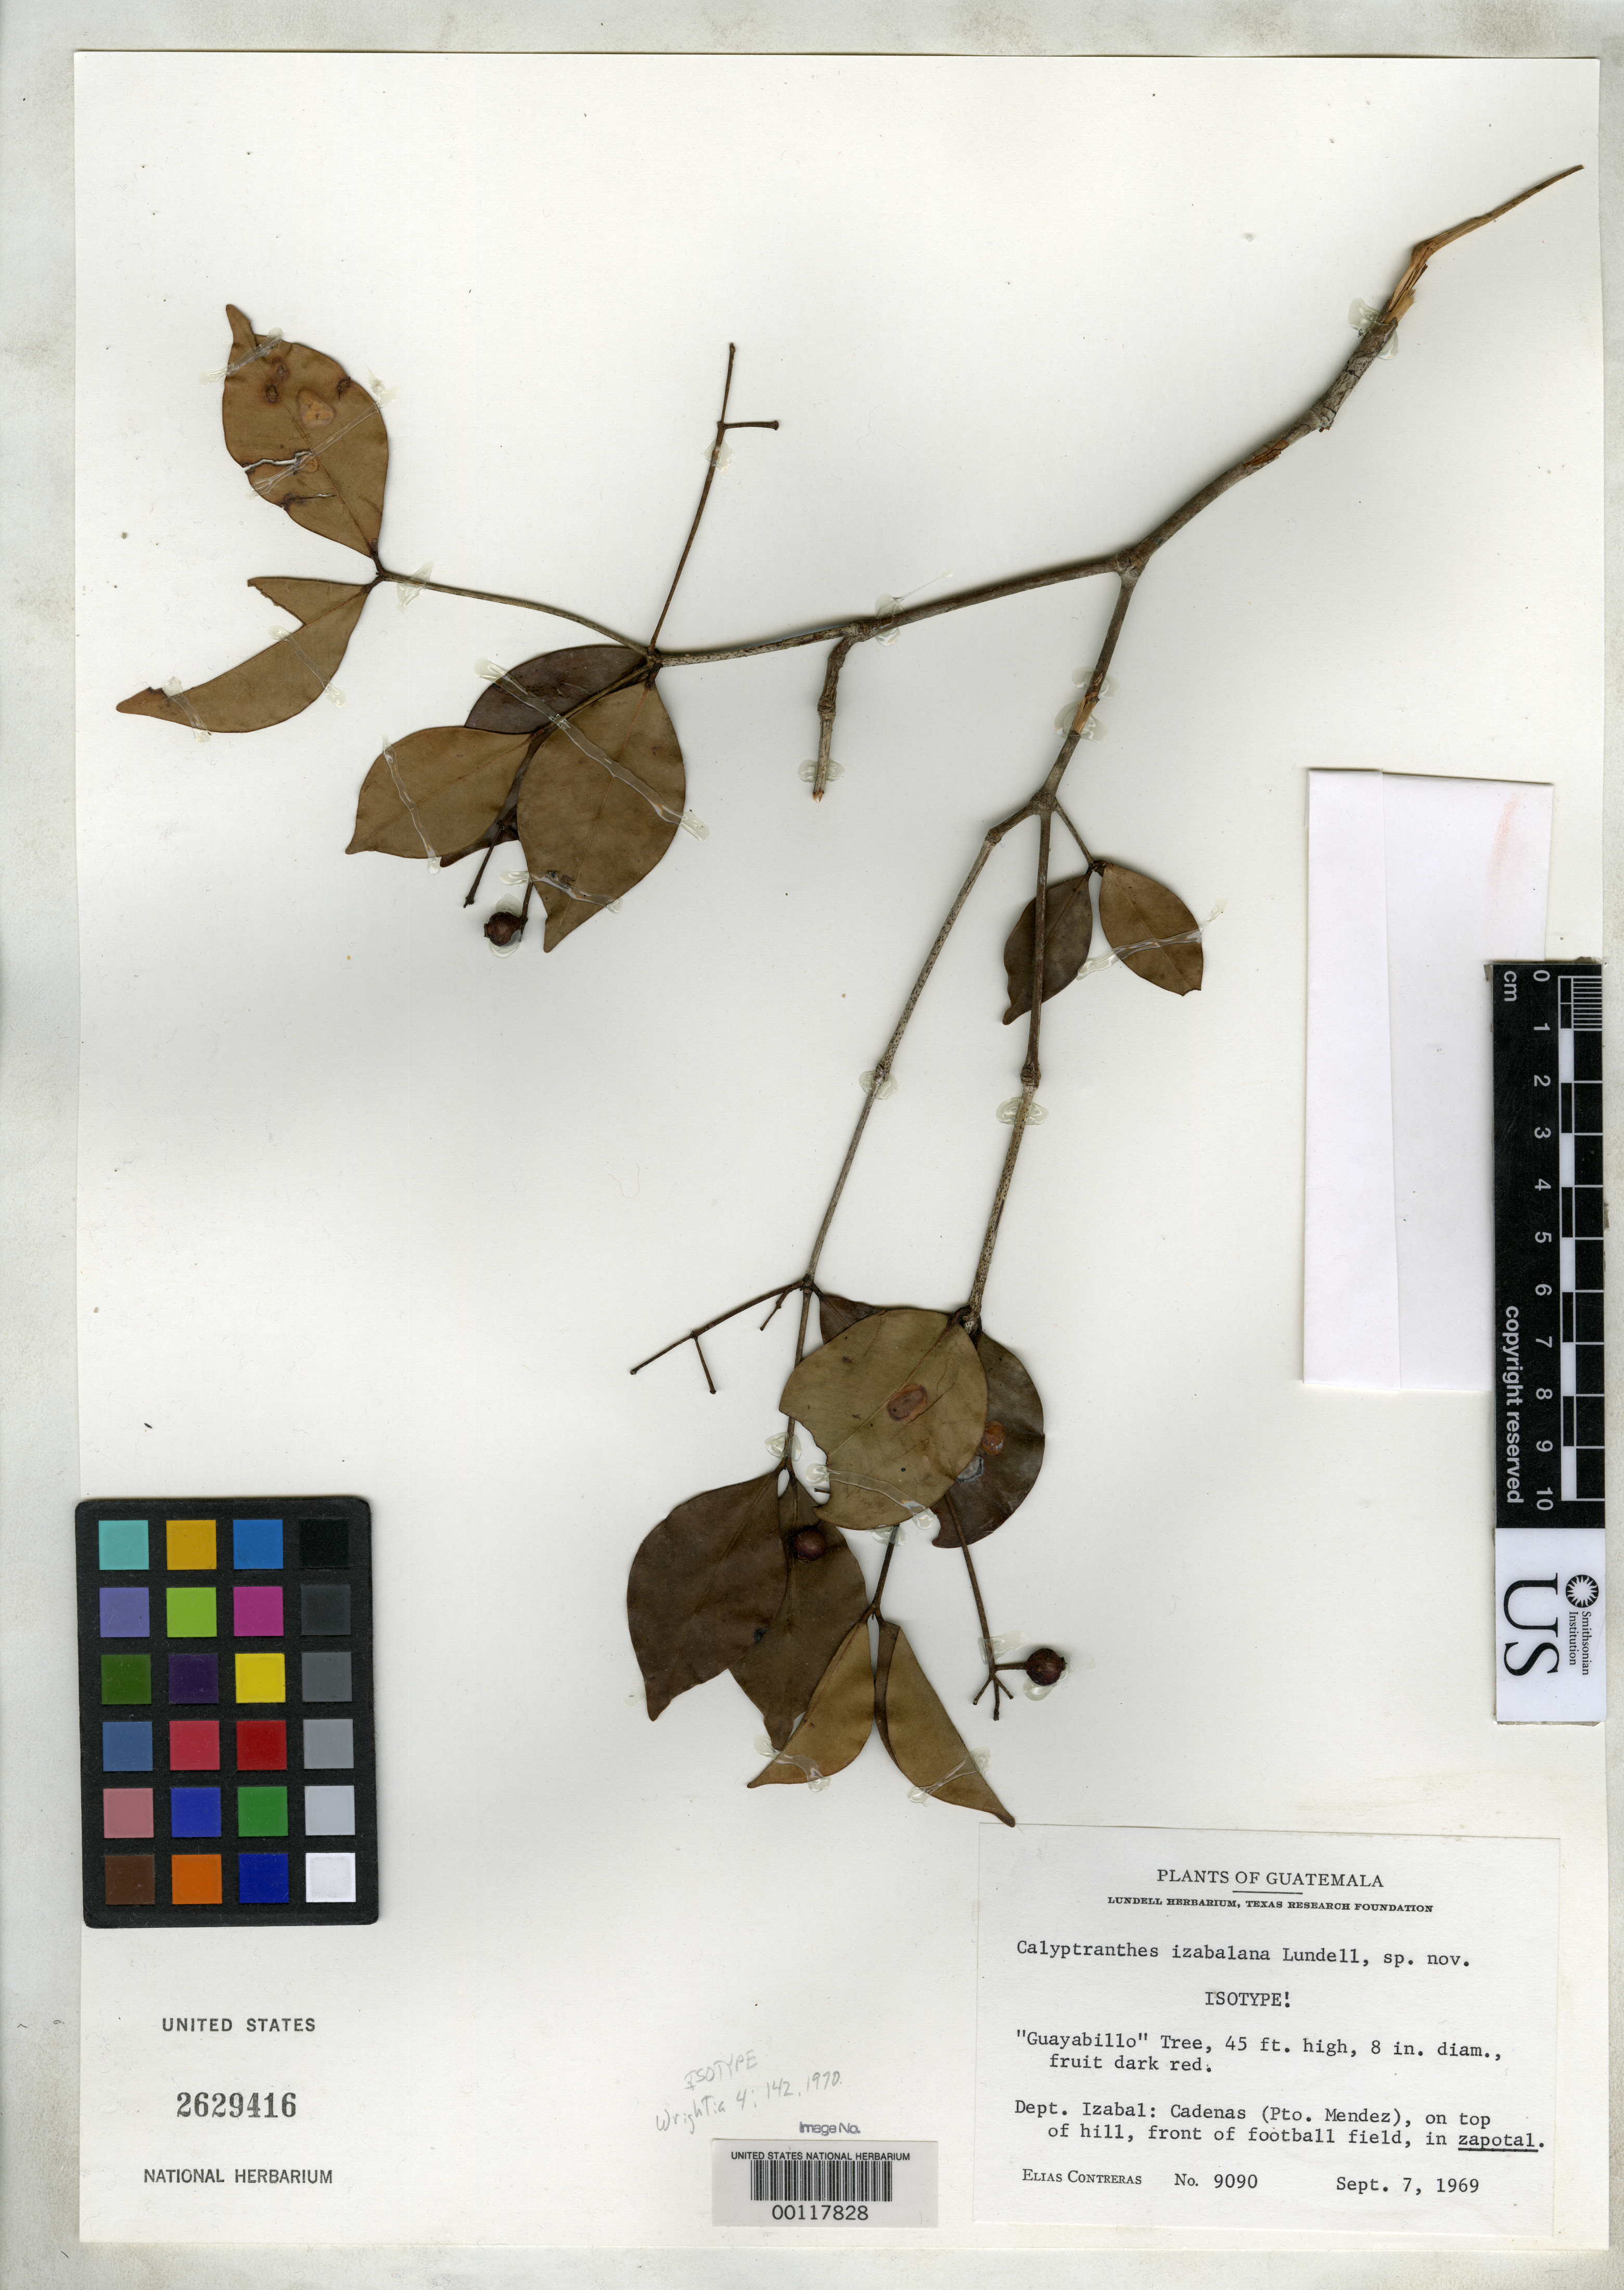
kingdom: Plantae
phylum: Tracheophyta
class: Magnoliopsida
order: Myrtales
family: Myrtaceae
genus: Calyptranthes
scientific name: Calyptranthes izabalana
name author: Lundell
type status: Isotype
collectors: E. Contreras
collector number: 9090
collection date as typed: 07 Sep 1969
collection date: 1969-09-07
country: Guatemala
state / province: Izabal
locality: Cadenas (Puerto Mendez).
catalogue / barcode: US 2629416